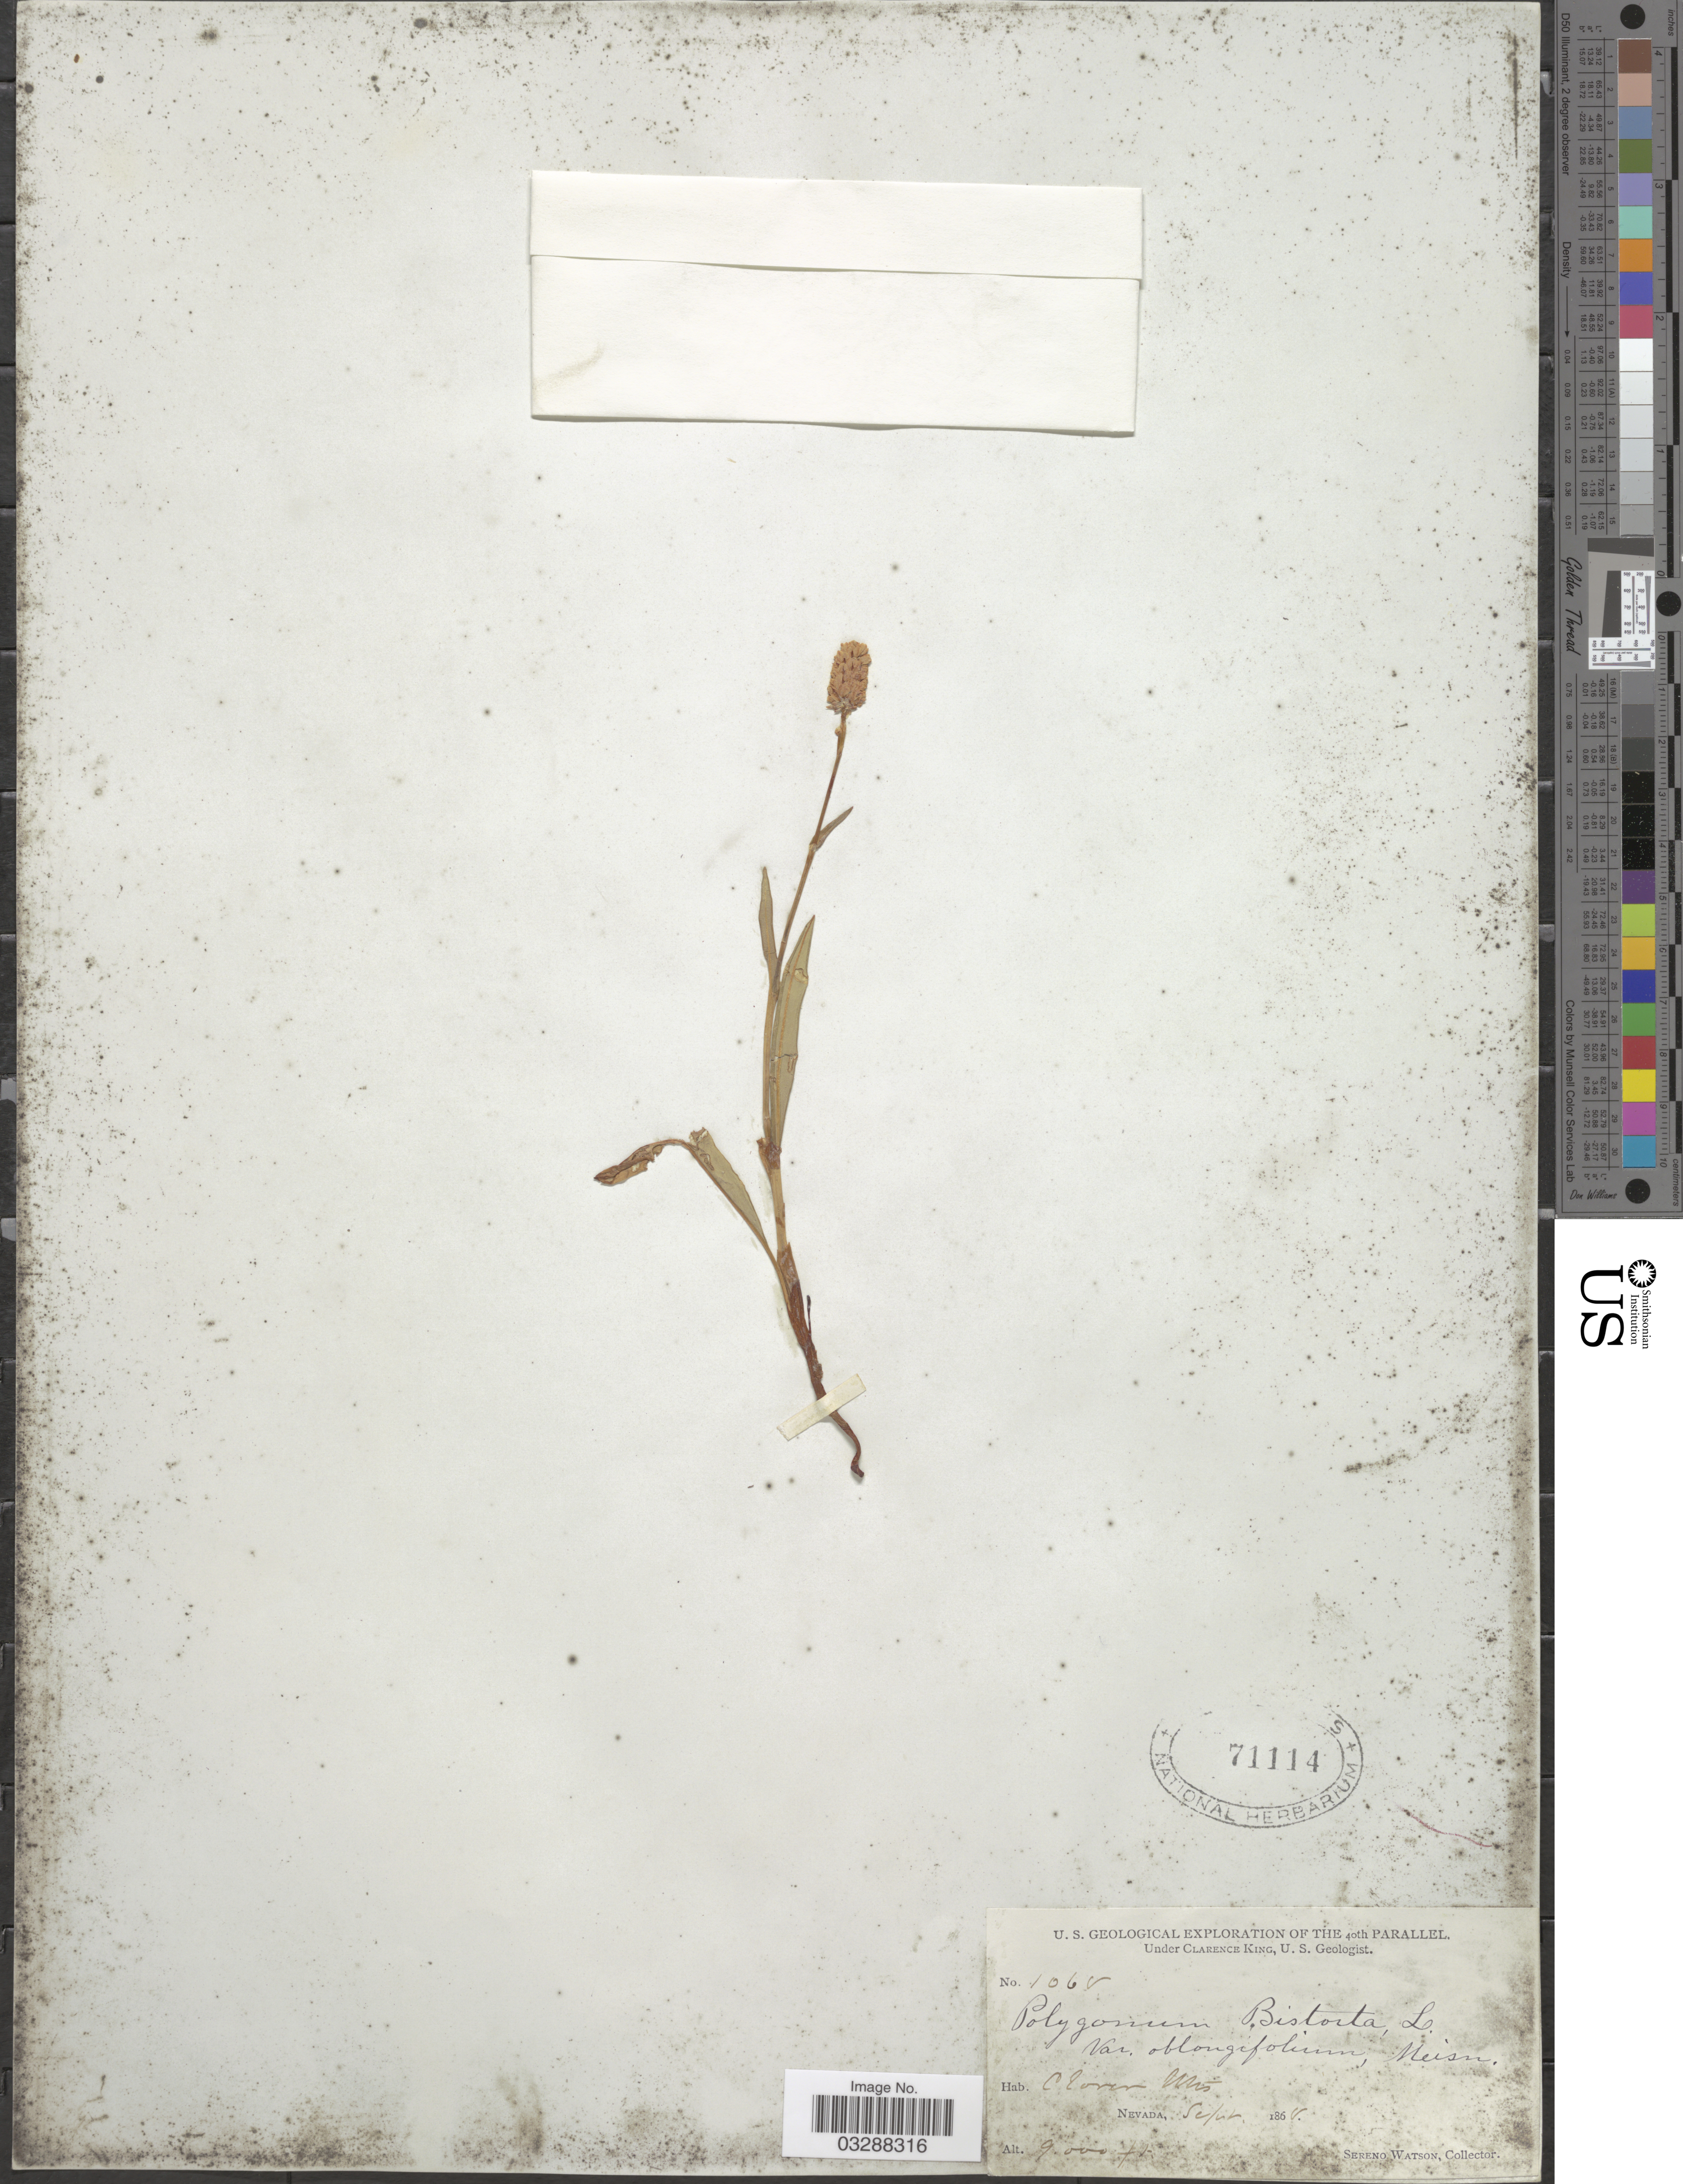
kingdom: Plantae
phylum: Tracheophyta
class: Magnoliopsida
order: Caryophyllales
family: Polygonaceae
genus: Bistorta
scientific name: Bistorta bistortoides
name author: (Pursh) Small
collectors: S. Watson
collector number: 1065*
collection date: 1865-09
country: United States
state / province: Nevada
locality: Clover Mts.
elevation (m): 2743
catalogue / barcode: US 71114